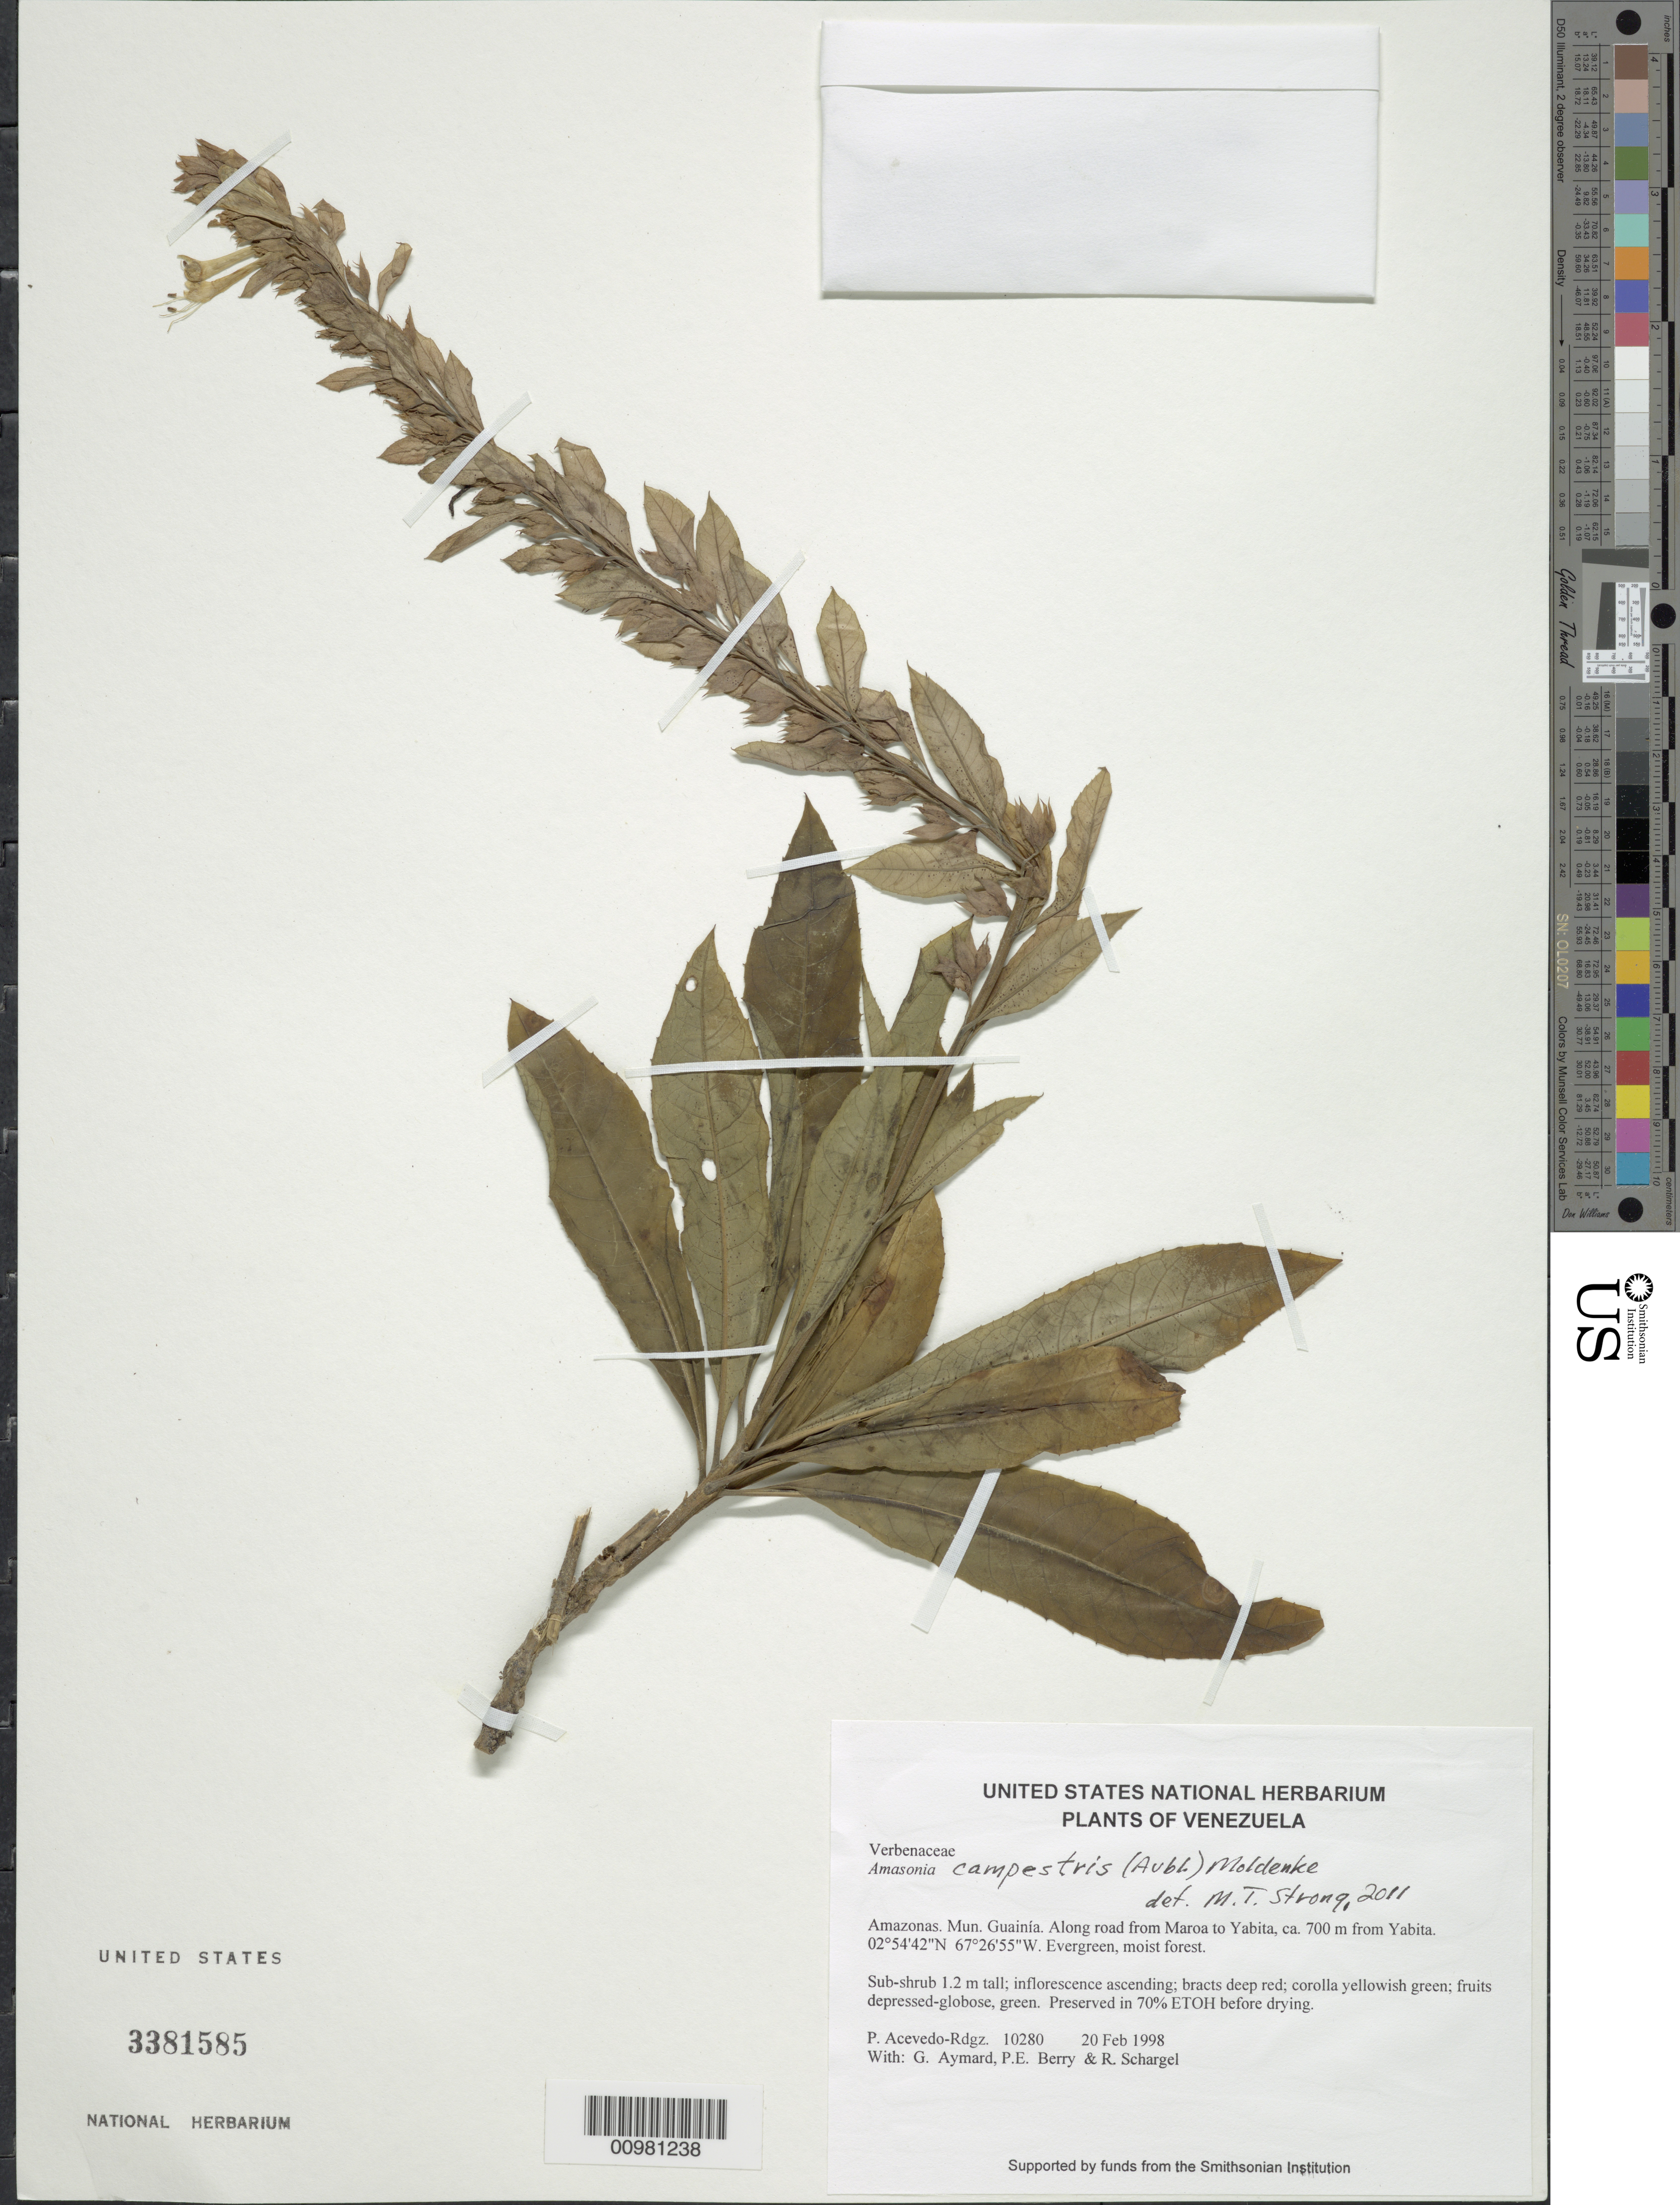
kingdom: Plantae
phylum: Tracheophyta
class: Magnoliopsida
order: Lamiales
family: Lamiaceae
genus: Amasonia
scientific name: Amasonia campestris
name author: (Aubl.) Moldenke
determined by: Strong, M. T., (US), Smithsonian Institution - National Museum of Natural History (UNITED STATES)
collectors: P. Acevedo-Rodr., G. A. Aymard, P. E. Berry & R. Schargel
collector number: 10280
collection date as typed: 20 Feb 1998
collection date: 1998-02-20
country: Venezuela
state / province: Amazonas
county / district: Maroa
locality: Along road from Maroa to Yabita, ca. 700 m from Yabita.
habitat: Evergreen, moist forest.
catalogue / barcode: US 3381585